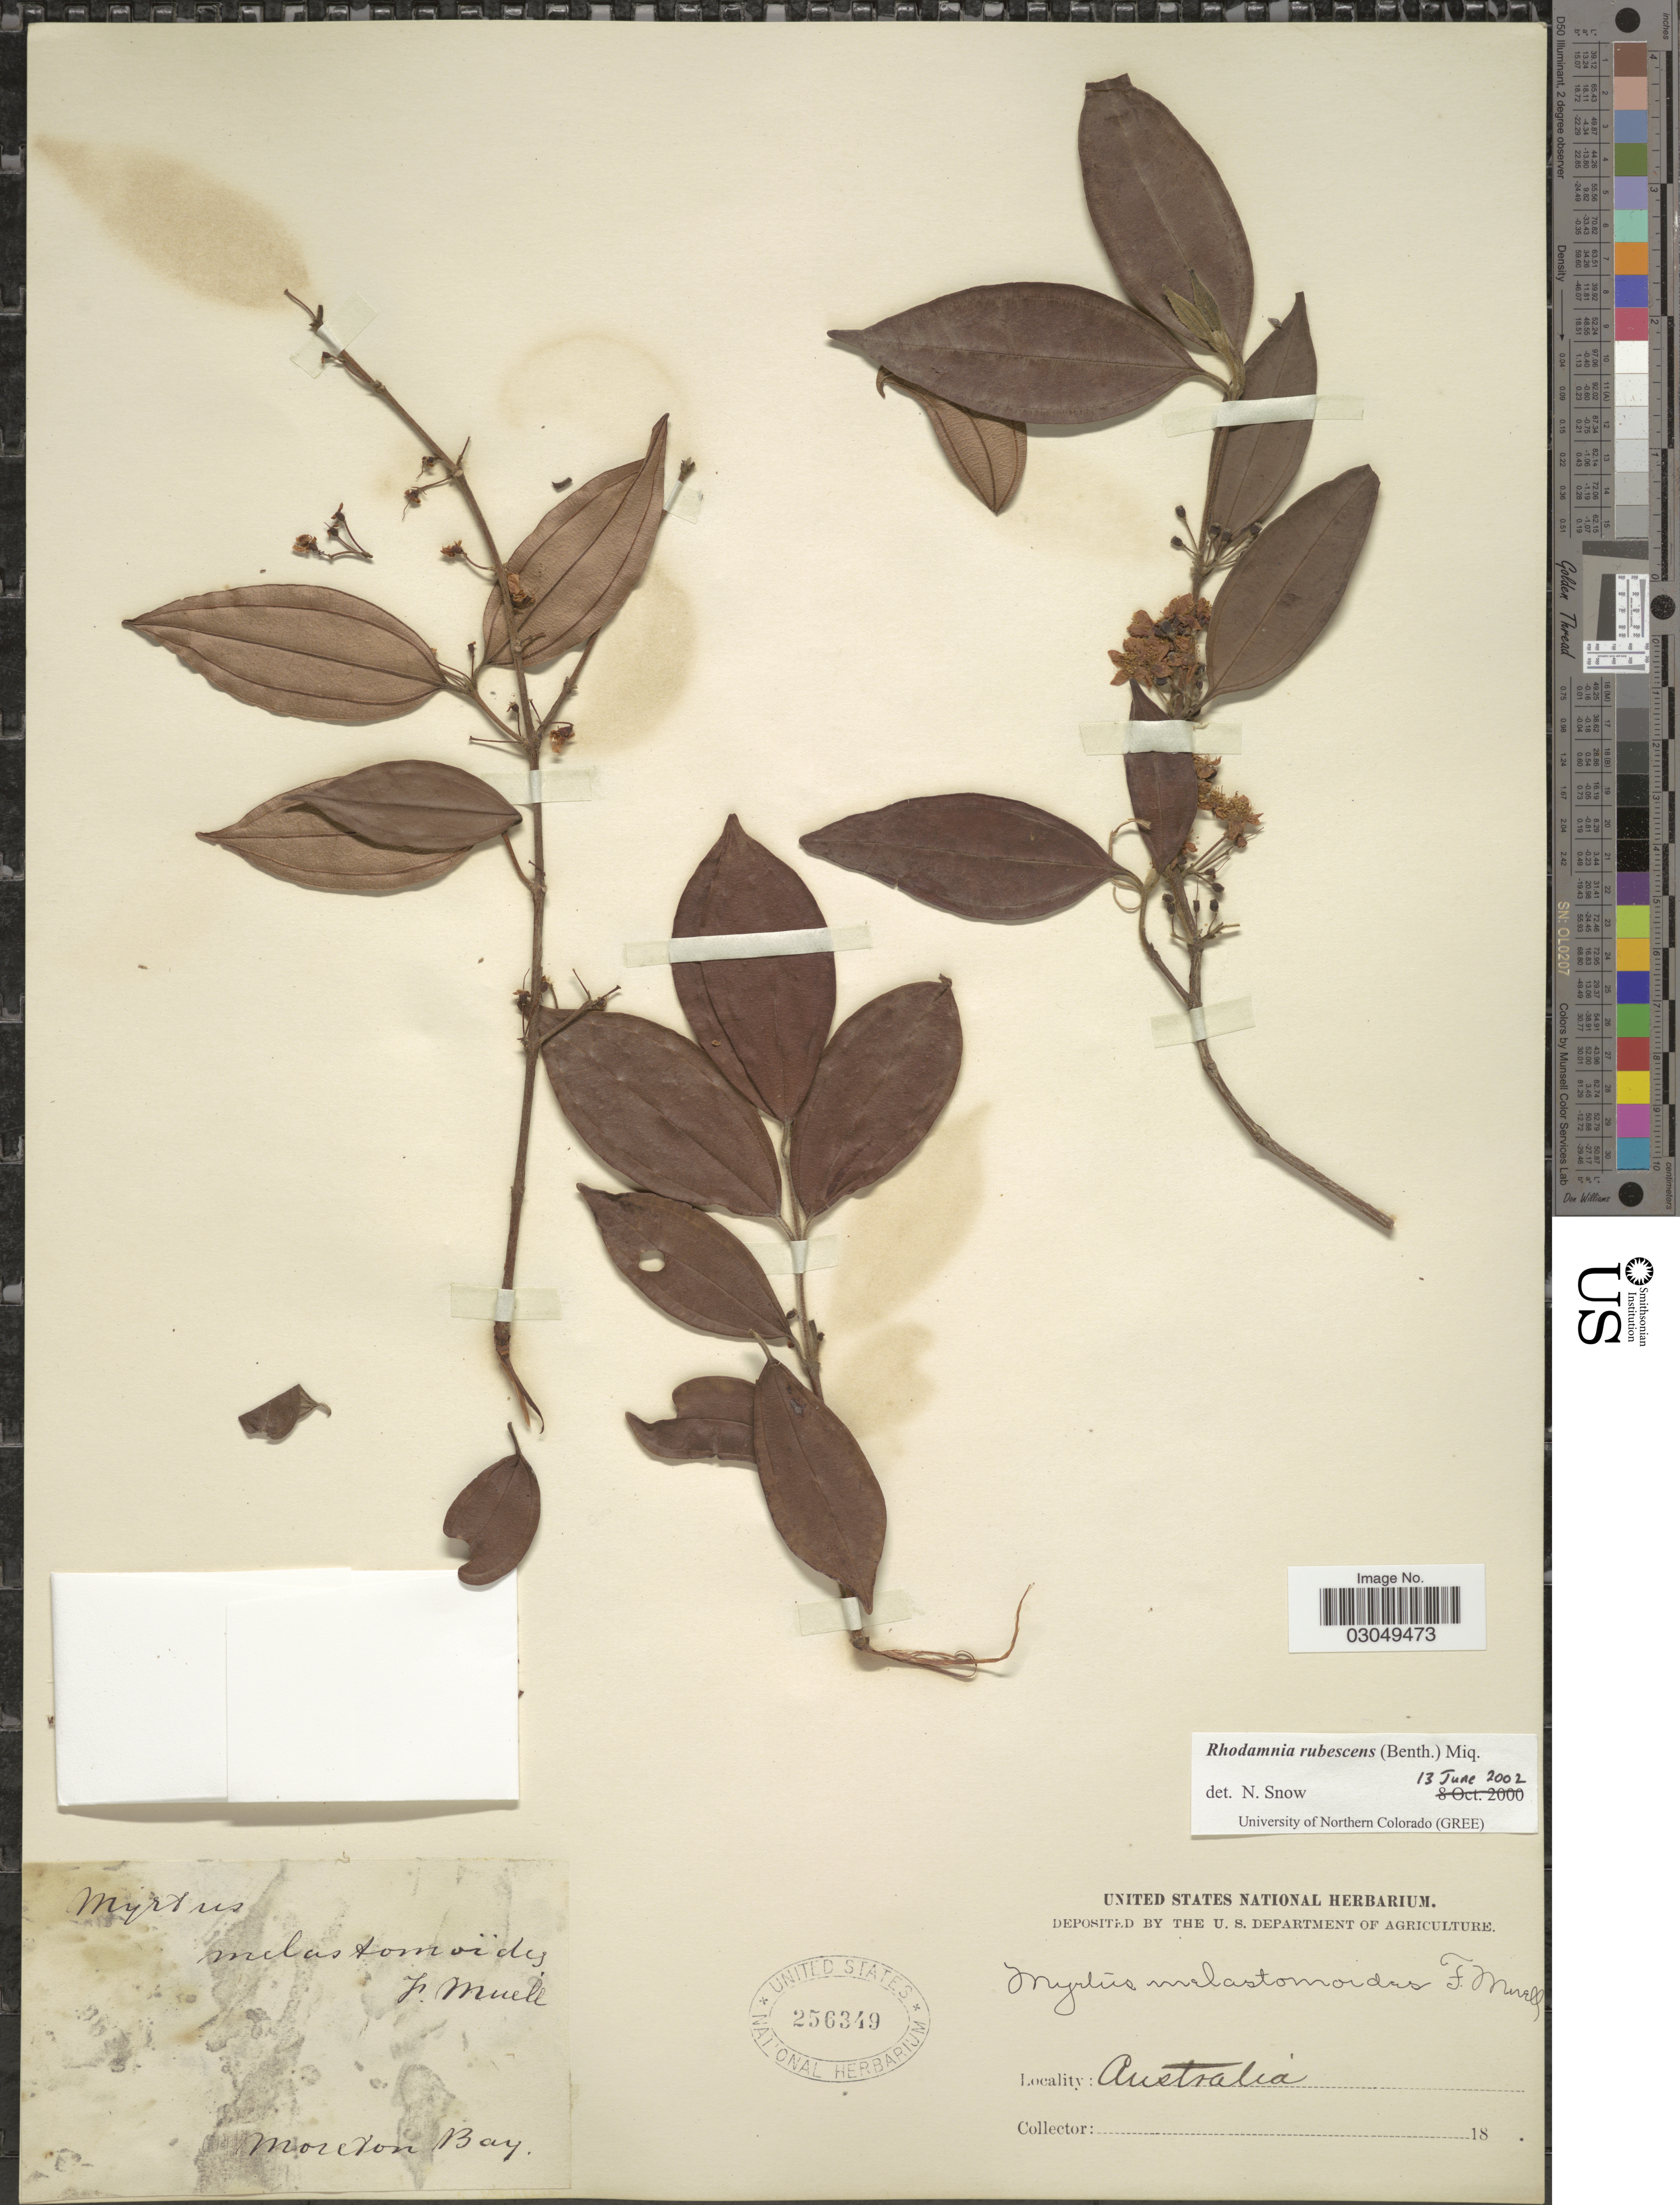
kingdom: Plantae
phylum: Tracheophyta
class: Magnoliopsida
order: Myrtales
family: Myrtaceae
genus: Rhodamnia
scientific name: Rhodamnia rubescens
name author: (Benth.) Miq.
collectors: ex herb. U. S. Department of Agriculture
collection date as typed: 18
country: Australia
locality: Moreton Bay.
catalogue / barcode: US 256349